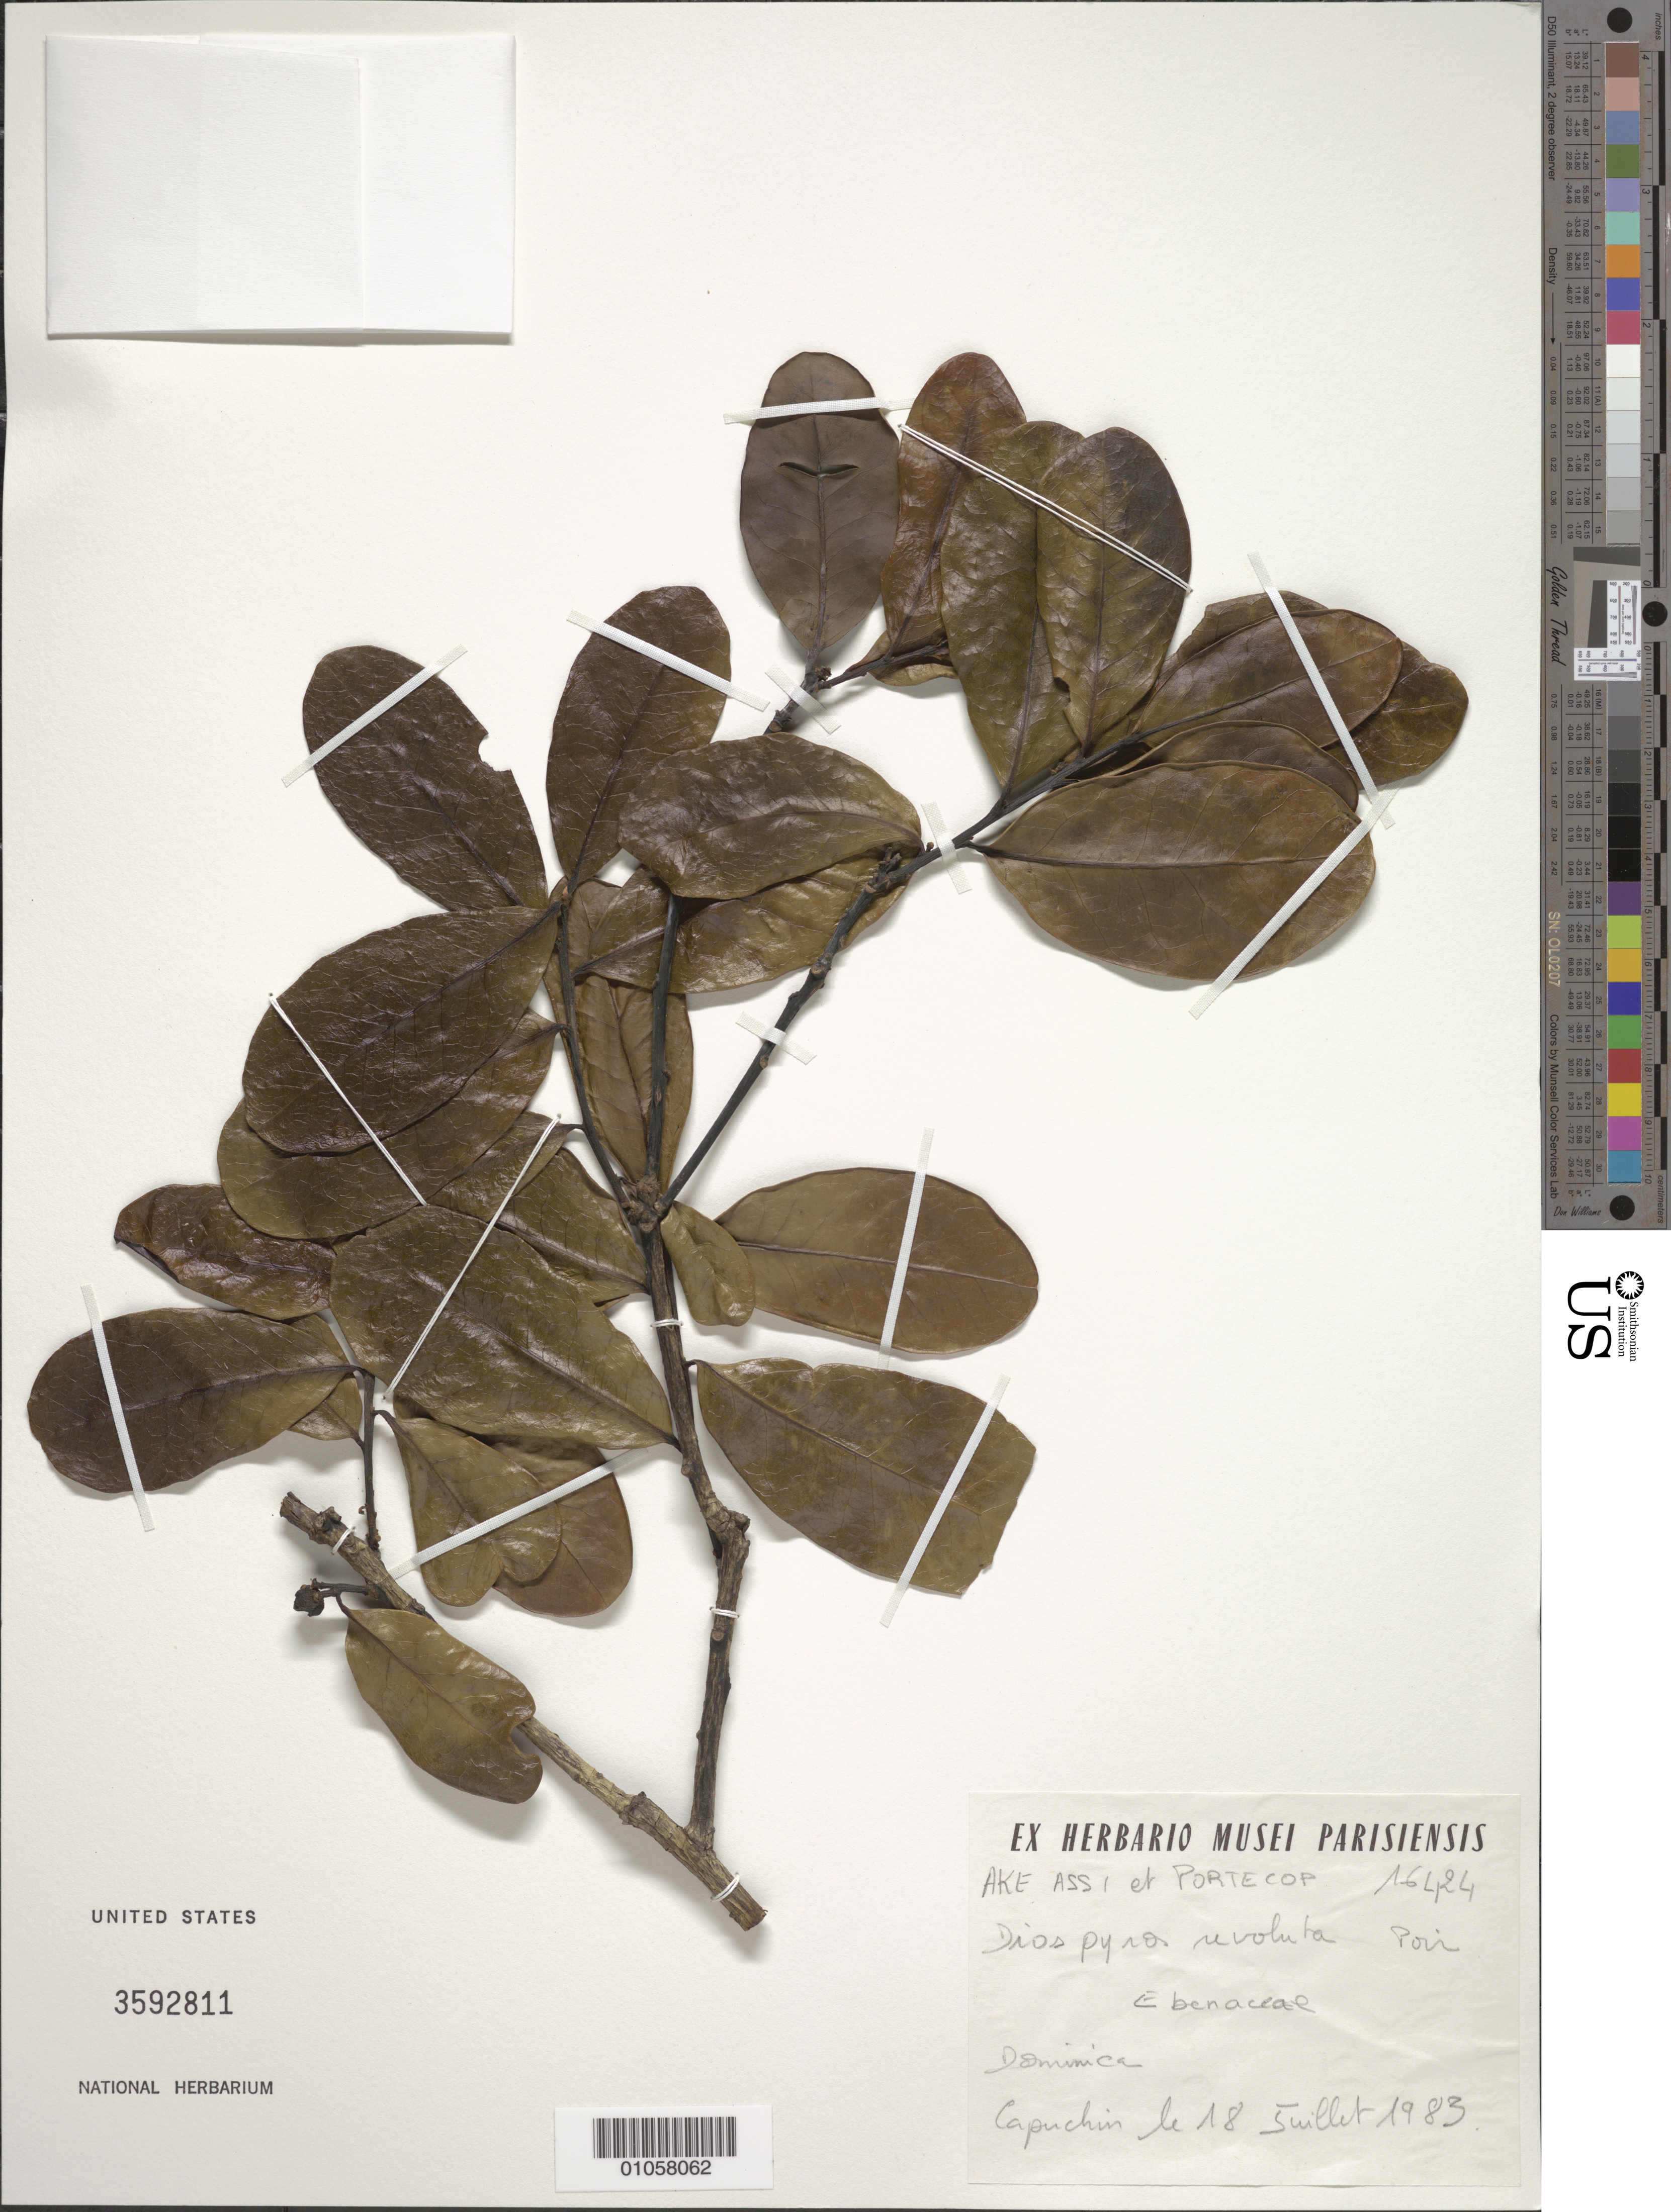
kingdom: Plantae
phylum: Tracheophyta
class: Magnoliopsida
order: Ericales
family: Ebenaceae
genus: Diospyros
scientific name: Diospyros revoluta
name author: Poir.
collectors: A. Ake & -. Portecop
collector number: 16424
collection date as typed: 18 Jul 1983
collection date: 1983-07-18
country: Dominica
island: Dominica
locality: Capuchin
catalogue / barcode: US 3592811